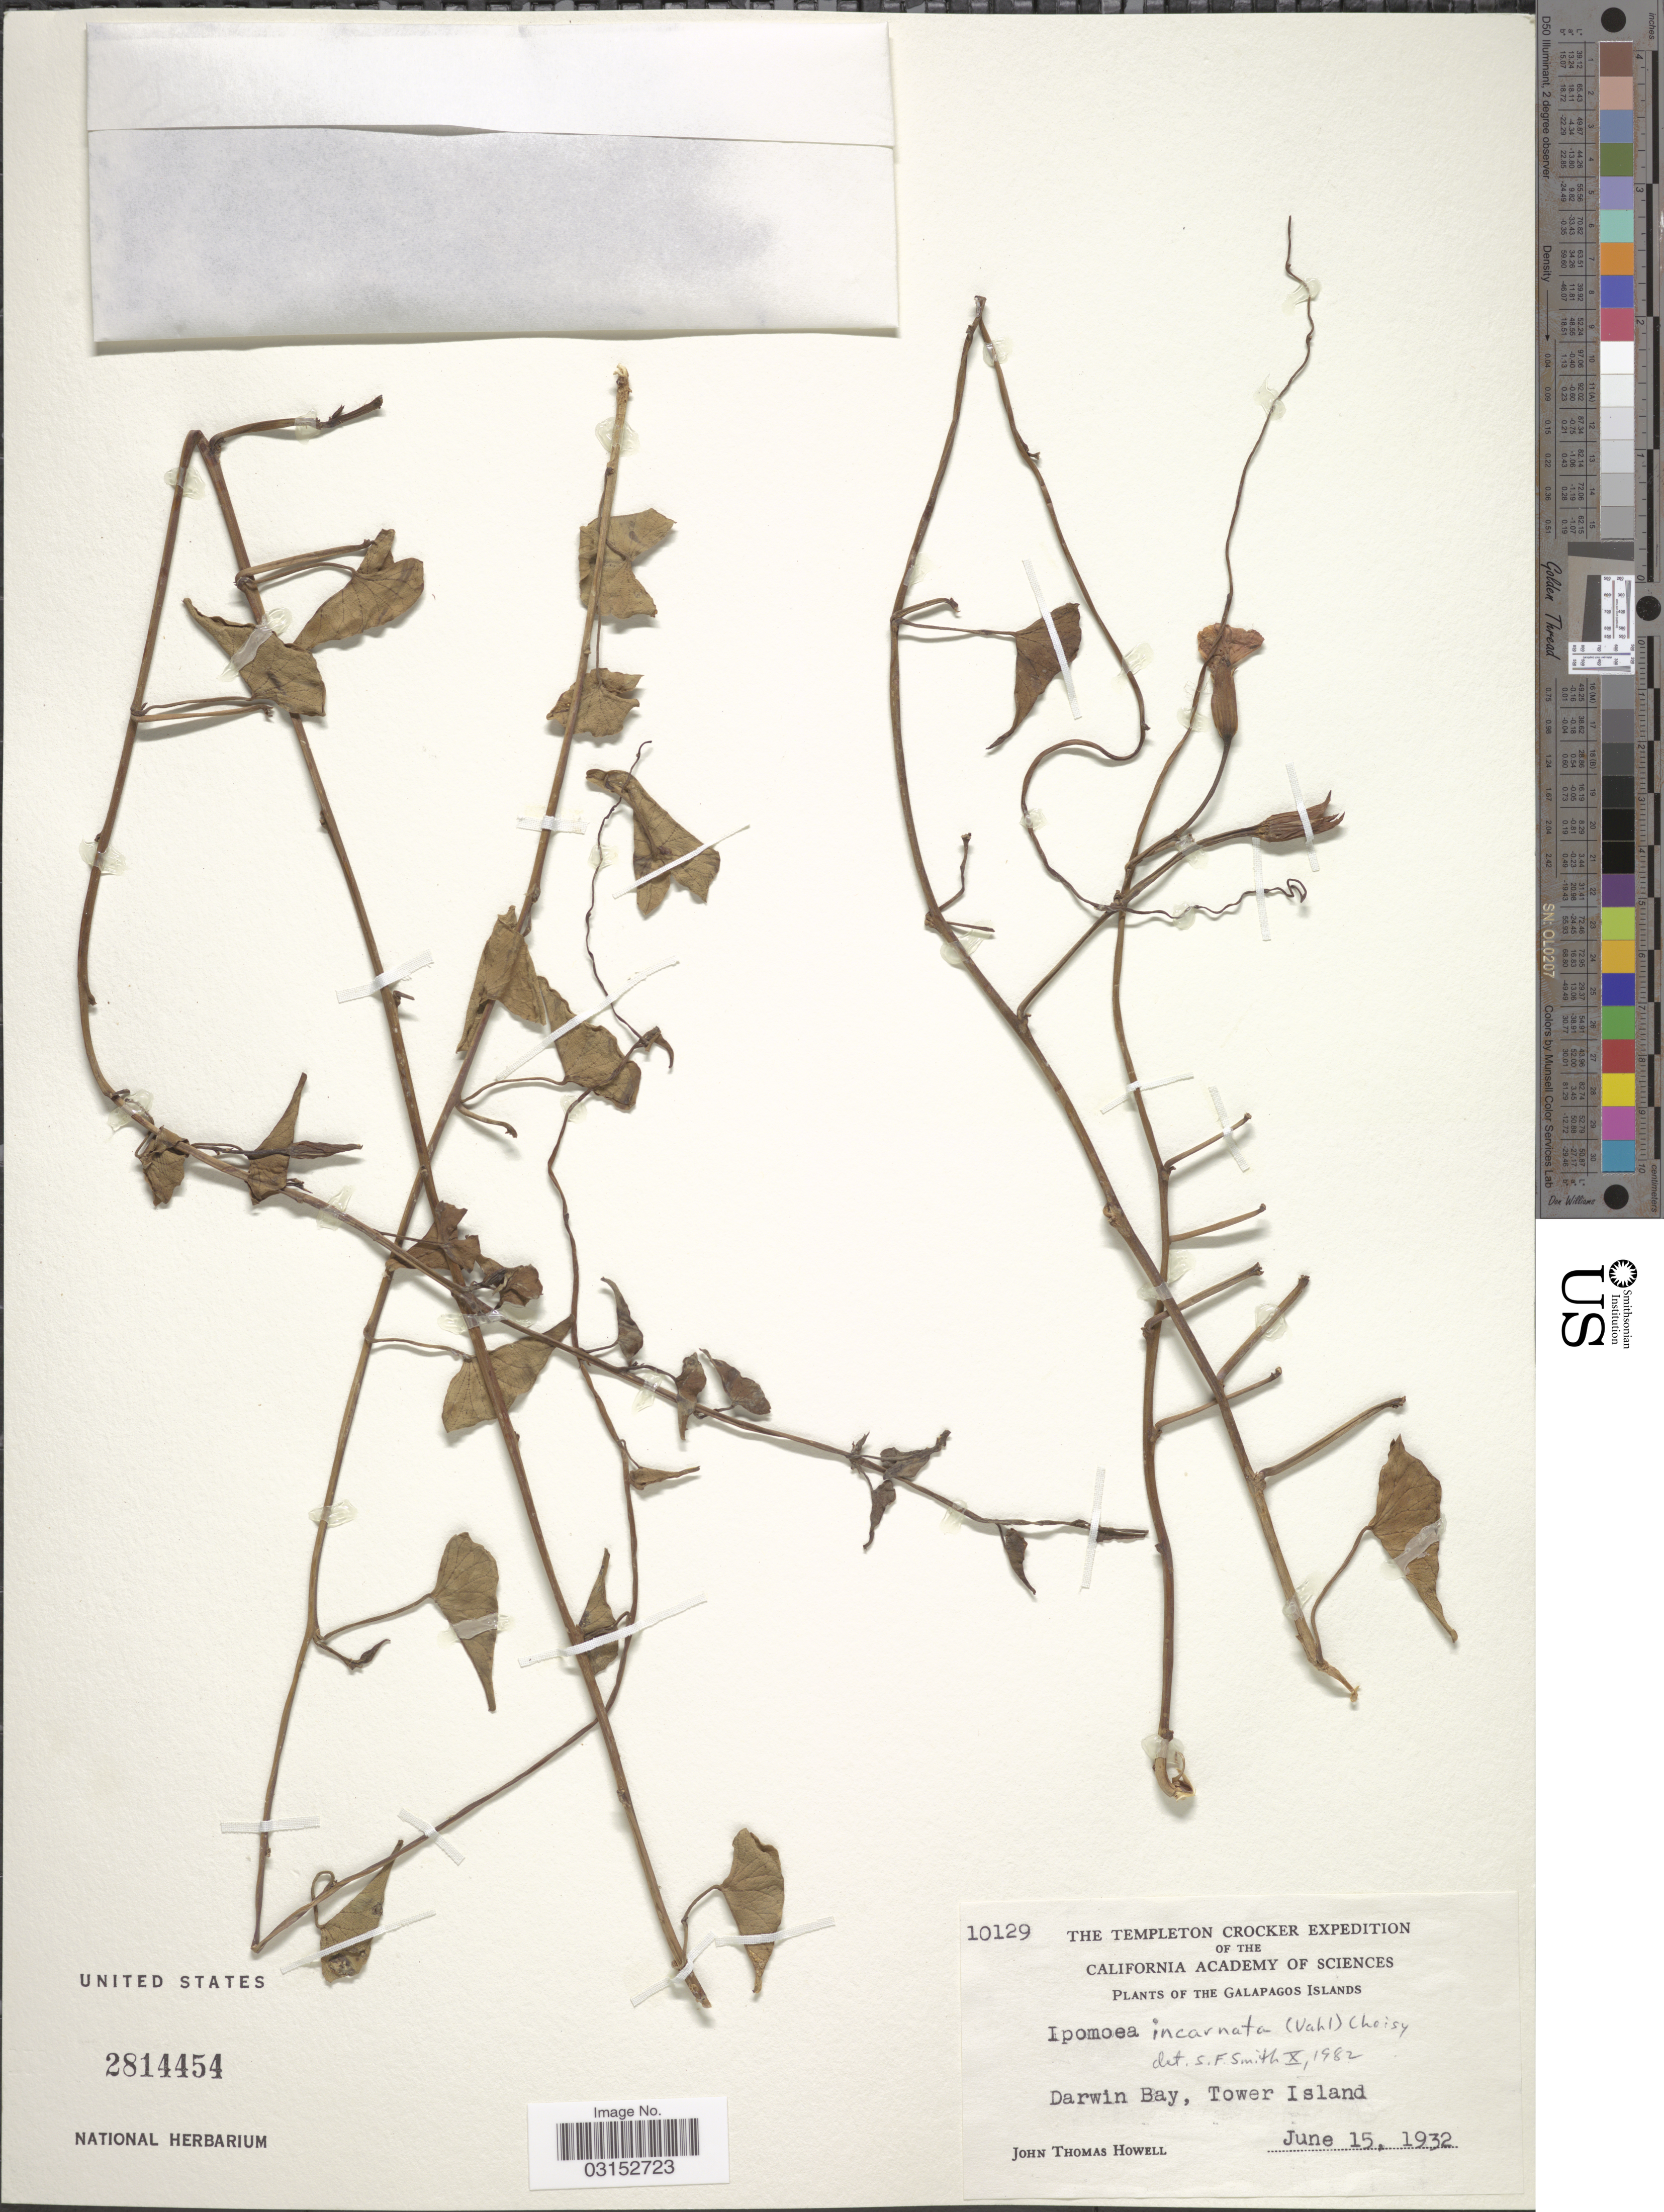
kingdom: Plantae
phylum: Tracheophyta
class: Magnoliopsida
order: Solanales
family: Convolvulaceae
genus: Ipomoea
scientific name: Ipomoea incarnata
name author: (Vahl) Choisy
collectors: J. T. Howell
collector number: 10129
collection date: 1932-06-15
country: Ecuador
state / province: Colón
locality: The Galapagos Islands. Darwin Bay, Tower Island.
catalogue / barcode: US 2814454